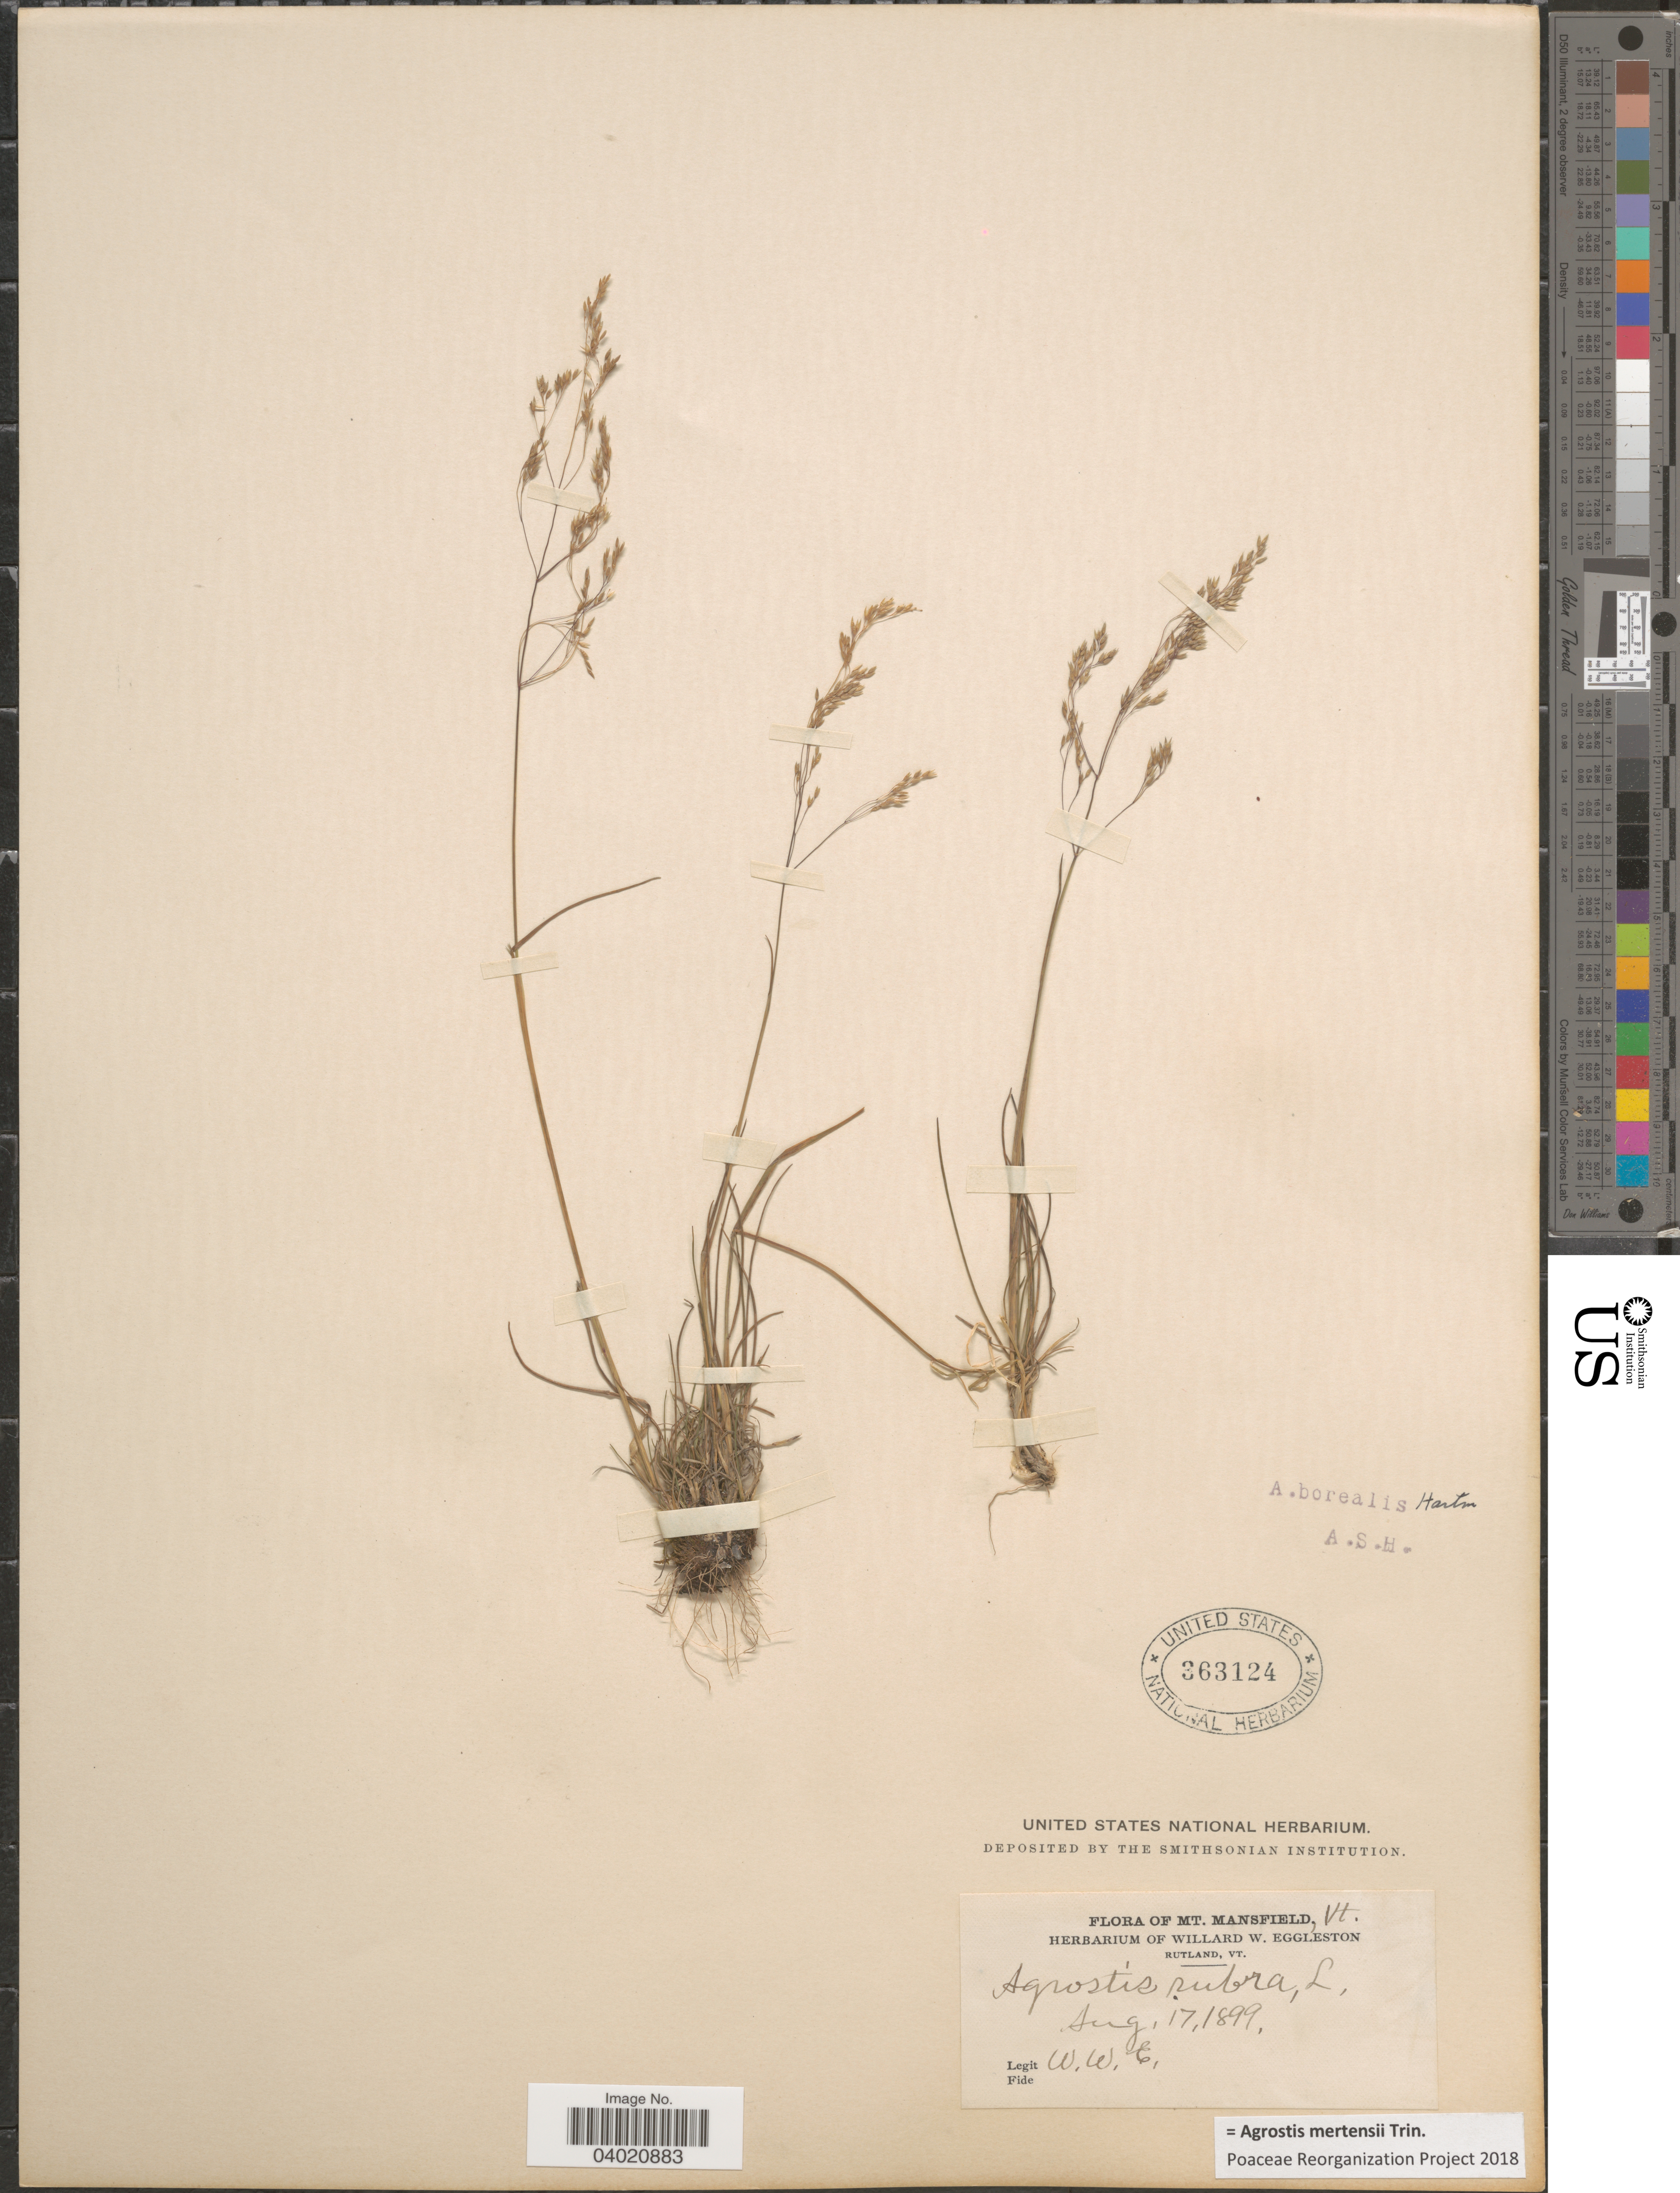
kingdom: Plantae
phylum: Tracheophyta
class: Liliopsida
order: Poales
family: Poaceae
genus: Agrostis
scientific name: Agrostis mertensii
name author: Trin.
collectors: W. W. Eggleston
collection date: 1899-08-17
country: United States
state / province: Vermont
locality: Mt. Mansfield.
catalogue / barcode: US 363124